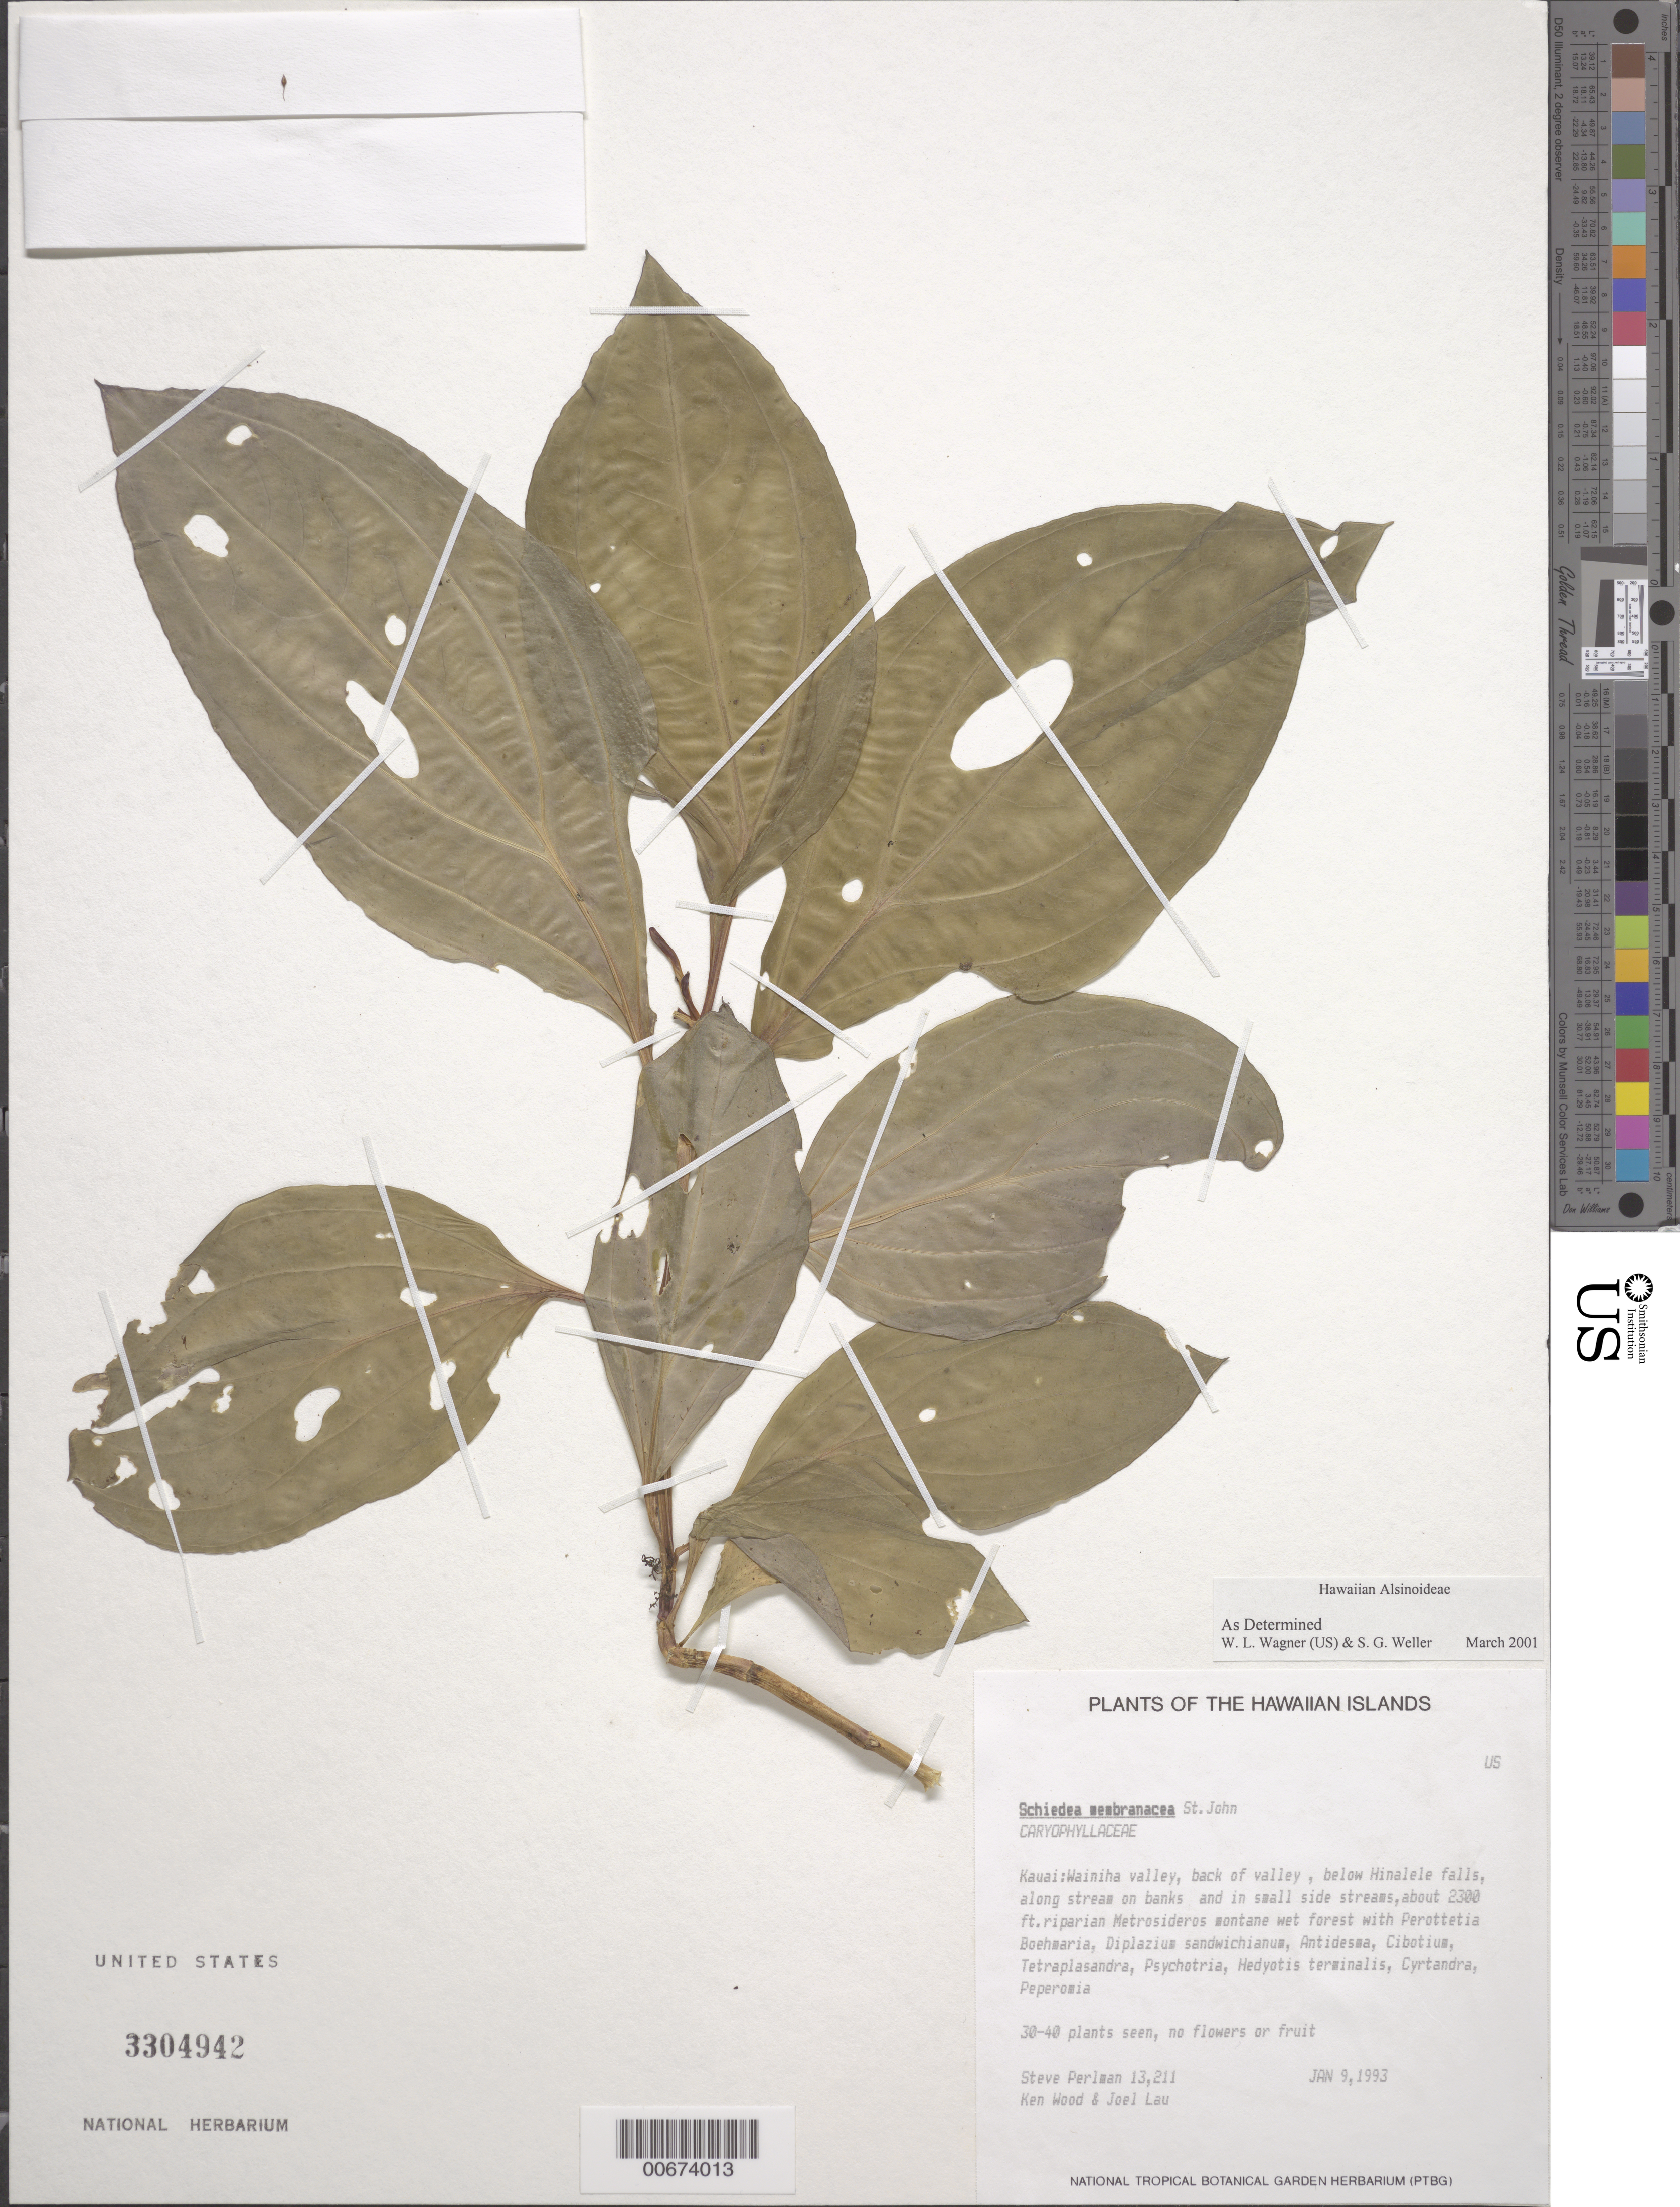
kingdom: Plantae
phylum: Tracheophyta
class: Magnoliopsida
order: Caryophyllales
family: Caryophyllaceae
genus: Schiedea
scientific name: Schiedea membranacea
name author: H. St. John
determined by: Wagner, W. L.; Weller, Stephen G.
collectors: S. P. Perlman, K. Wood & J. Lau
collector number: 13211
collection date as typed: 9 Jan 1993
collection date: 1993-01-09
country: United States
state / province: Hawaii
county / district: Kauai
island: Kaua'i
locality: Wainiha valley, back of valley, below Hinalele falls, along stream banks and in small streams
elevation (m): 701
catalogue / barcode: US 3304942